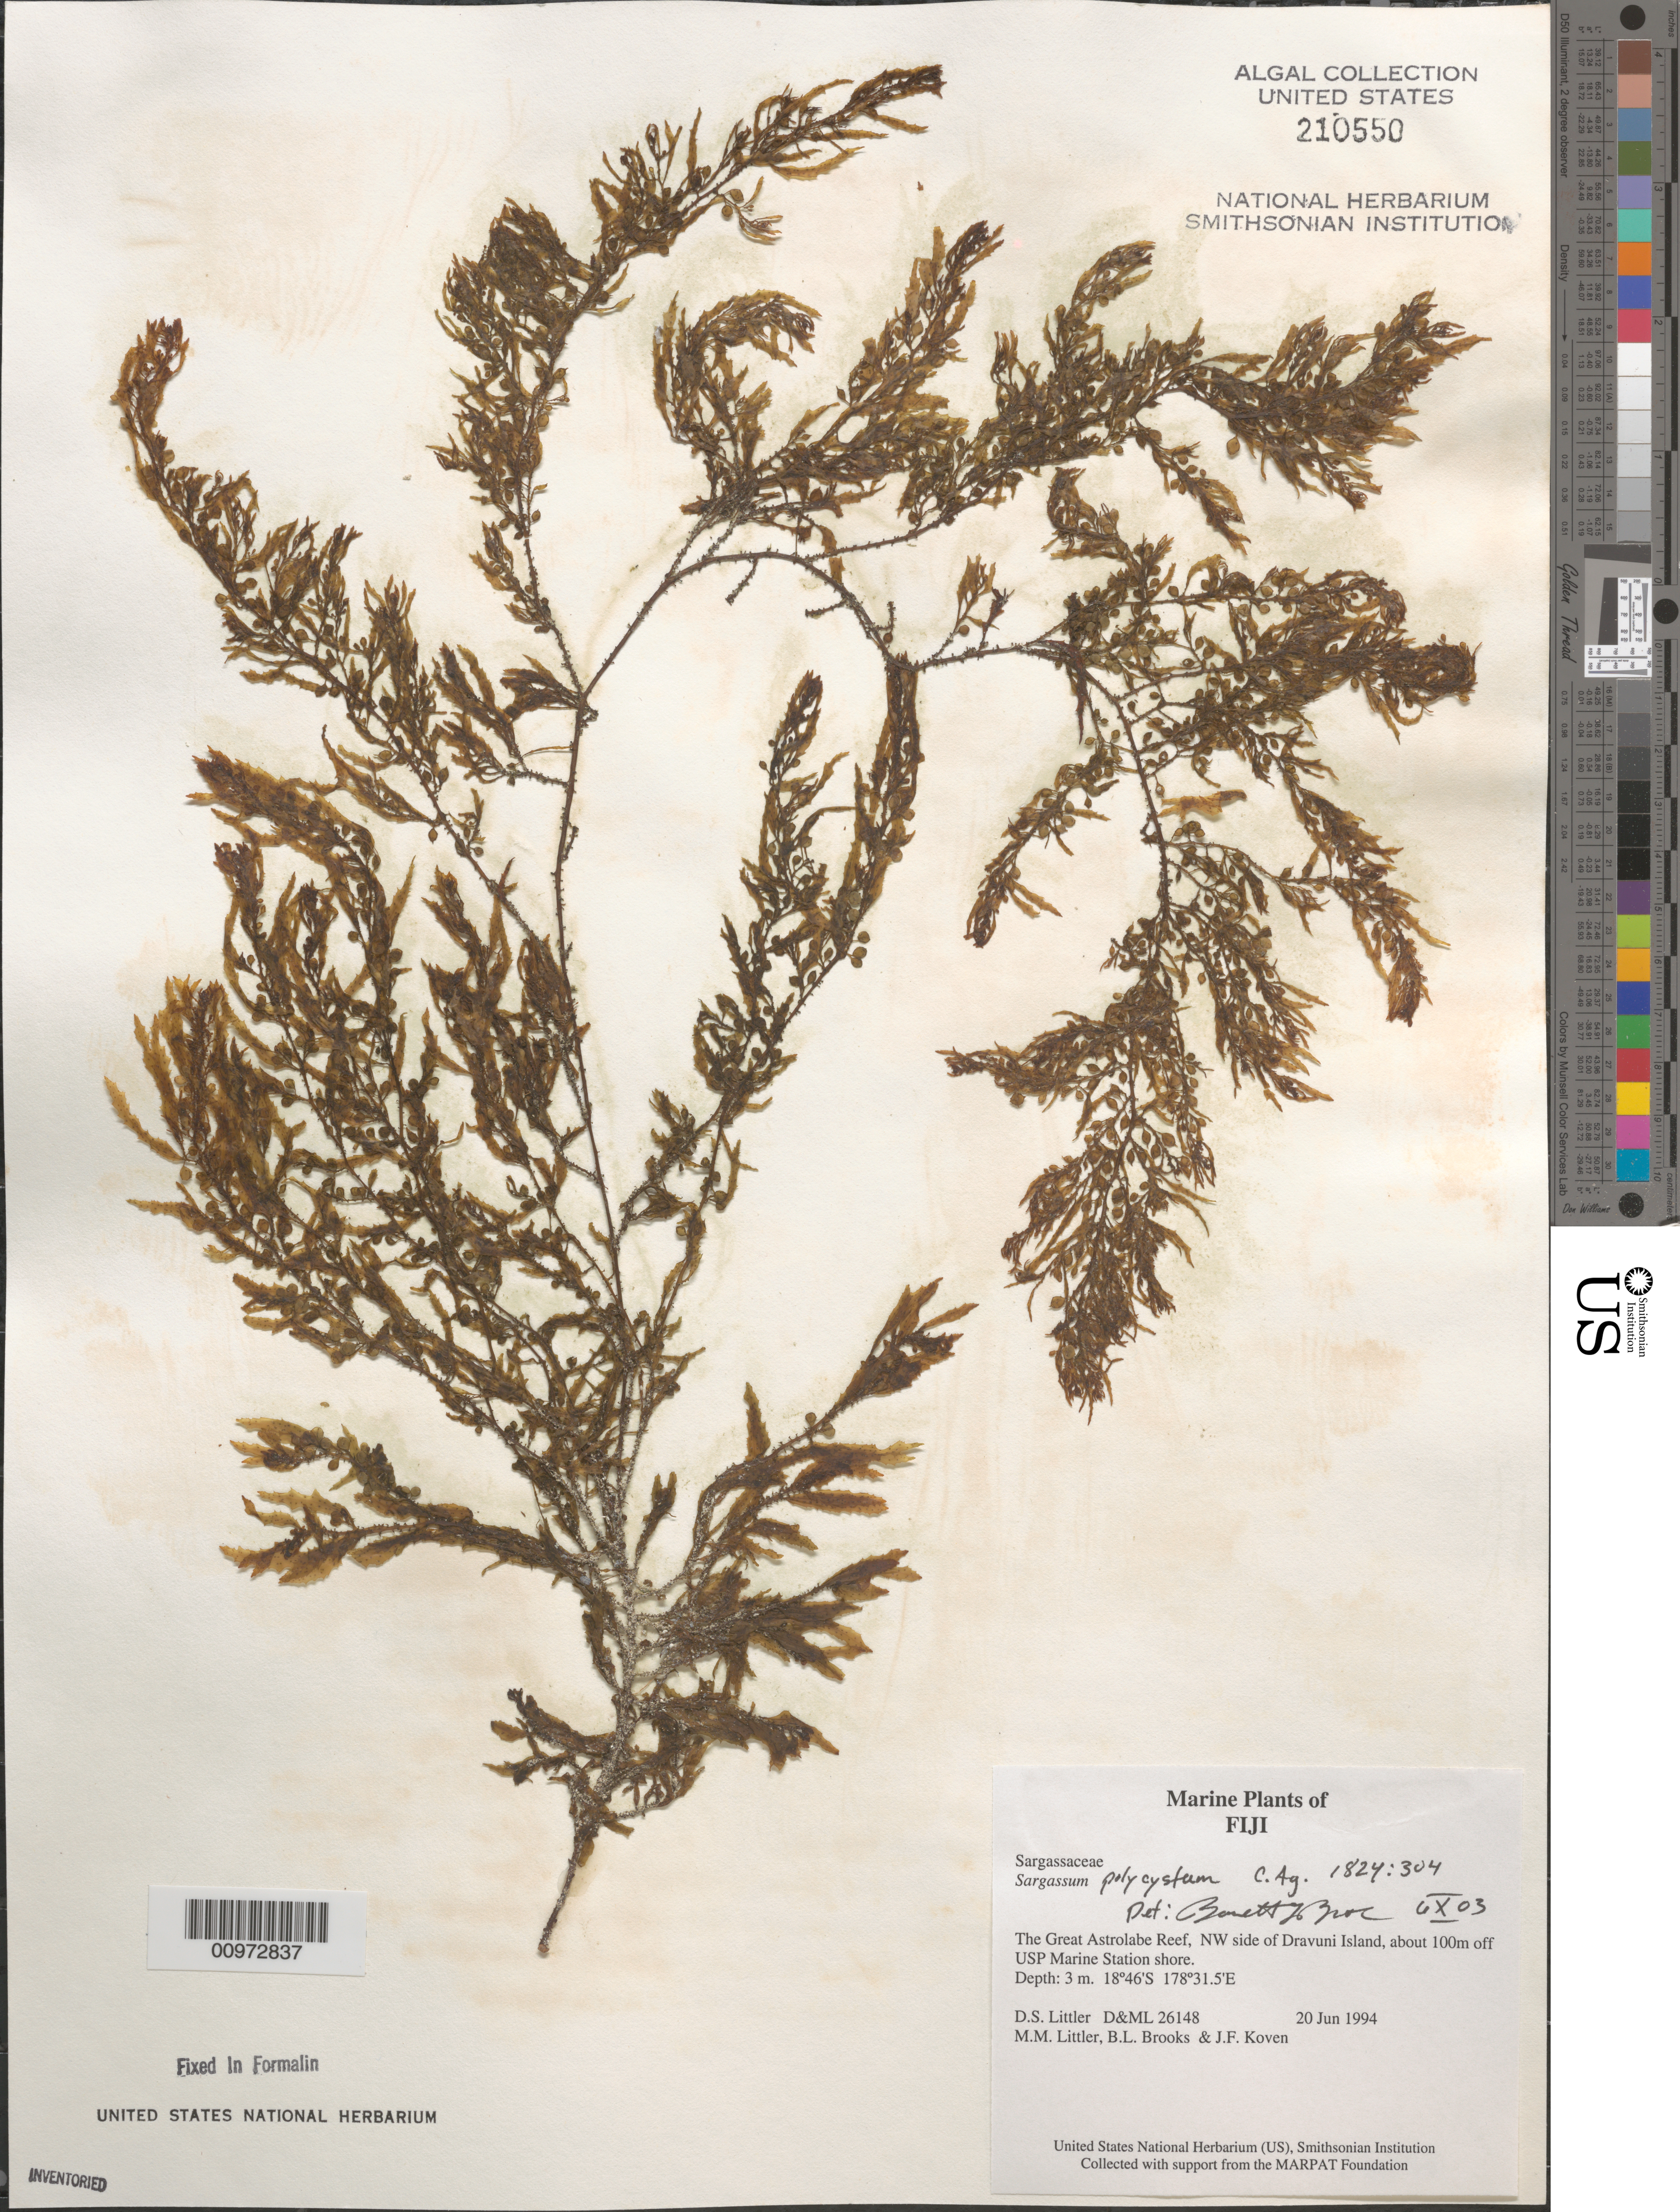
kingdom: Chromista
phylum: Ochrophyta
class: Phaeophyceae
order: Fucales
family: Sargassaceae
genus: Sargassum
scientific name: Sargassum polycystum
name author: C. Agardh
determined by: Brooks, B. L., (BOT), Smithsonian Institution - National Museum of Natural History (UNITED STATES)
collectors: D. S. Littler, M. M. Littler, B. Brooks & J. Koven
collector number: D&ML 26148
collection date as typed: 20 Jun 1994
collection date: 1994-06-20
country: Fiji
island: Dravuni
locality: Great Astrolabe Reef, ca. 100 meters off USP Marine Station shore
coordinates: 18 46'S, 178 31.5'E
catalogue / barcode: US 210550